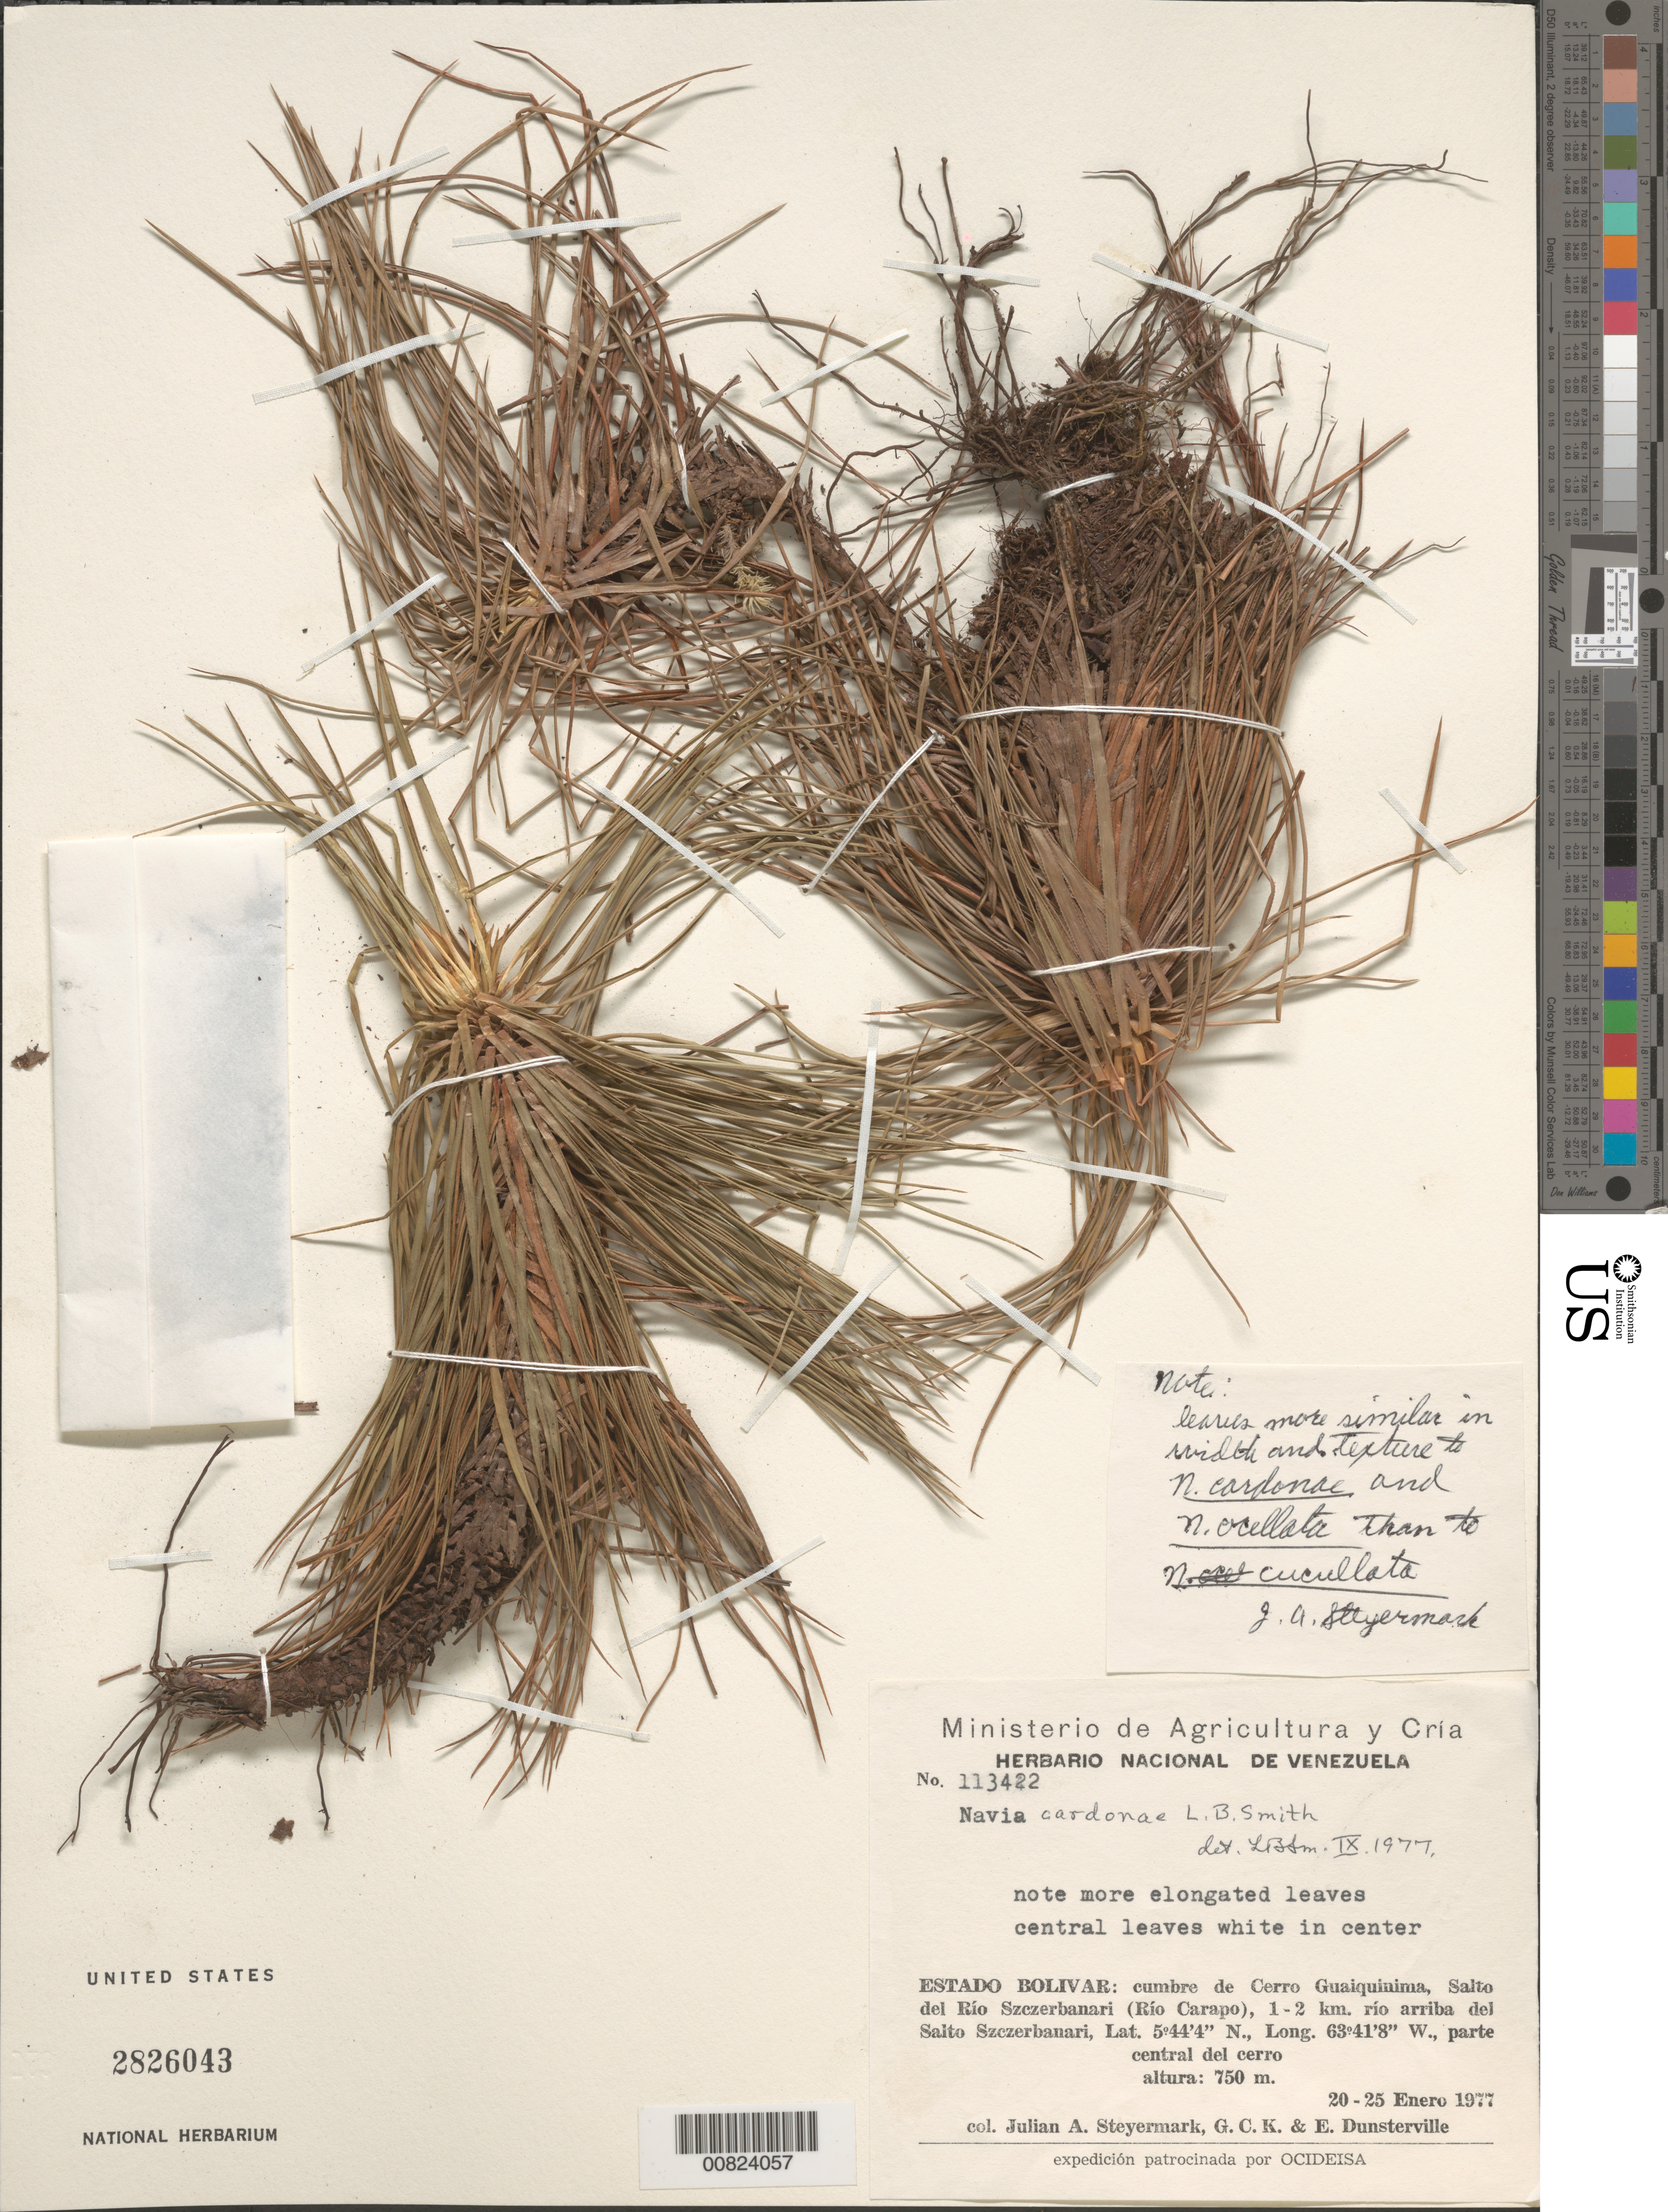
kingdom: Plantae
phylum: Tracheophyta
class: Liliopsida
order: Poales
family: Bromeliaceae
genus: Navia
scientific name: Navia cardonae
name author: L.B. Sm.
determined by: Smith, Lyman B., (US), NMNH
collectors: J. Steyermark, G. C. K. Dunsterville & E. Dunsterville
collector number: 113422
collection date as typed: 20-Jan-77 to 25-Jan-77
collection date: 1977-01-20/1977-01-25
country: Venezuela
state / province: Bolívar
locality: Cerro Guaiquinima, Salto del Río Szczerbanari (Río Carapo)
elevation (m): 750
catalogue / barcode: US 2826043